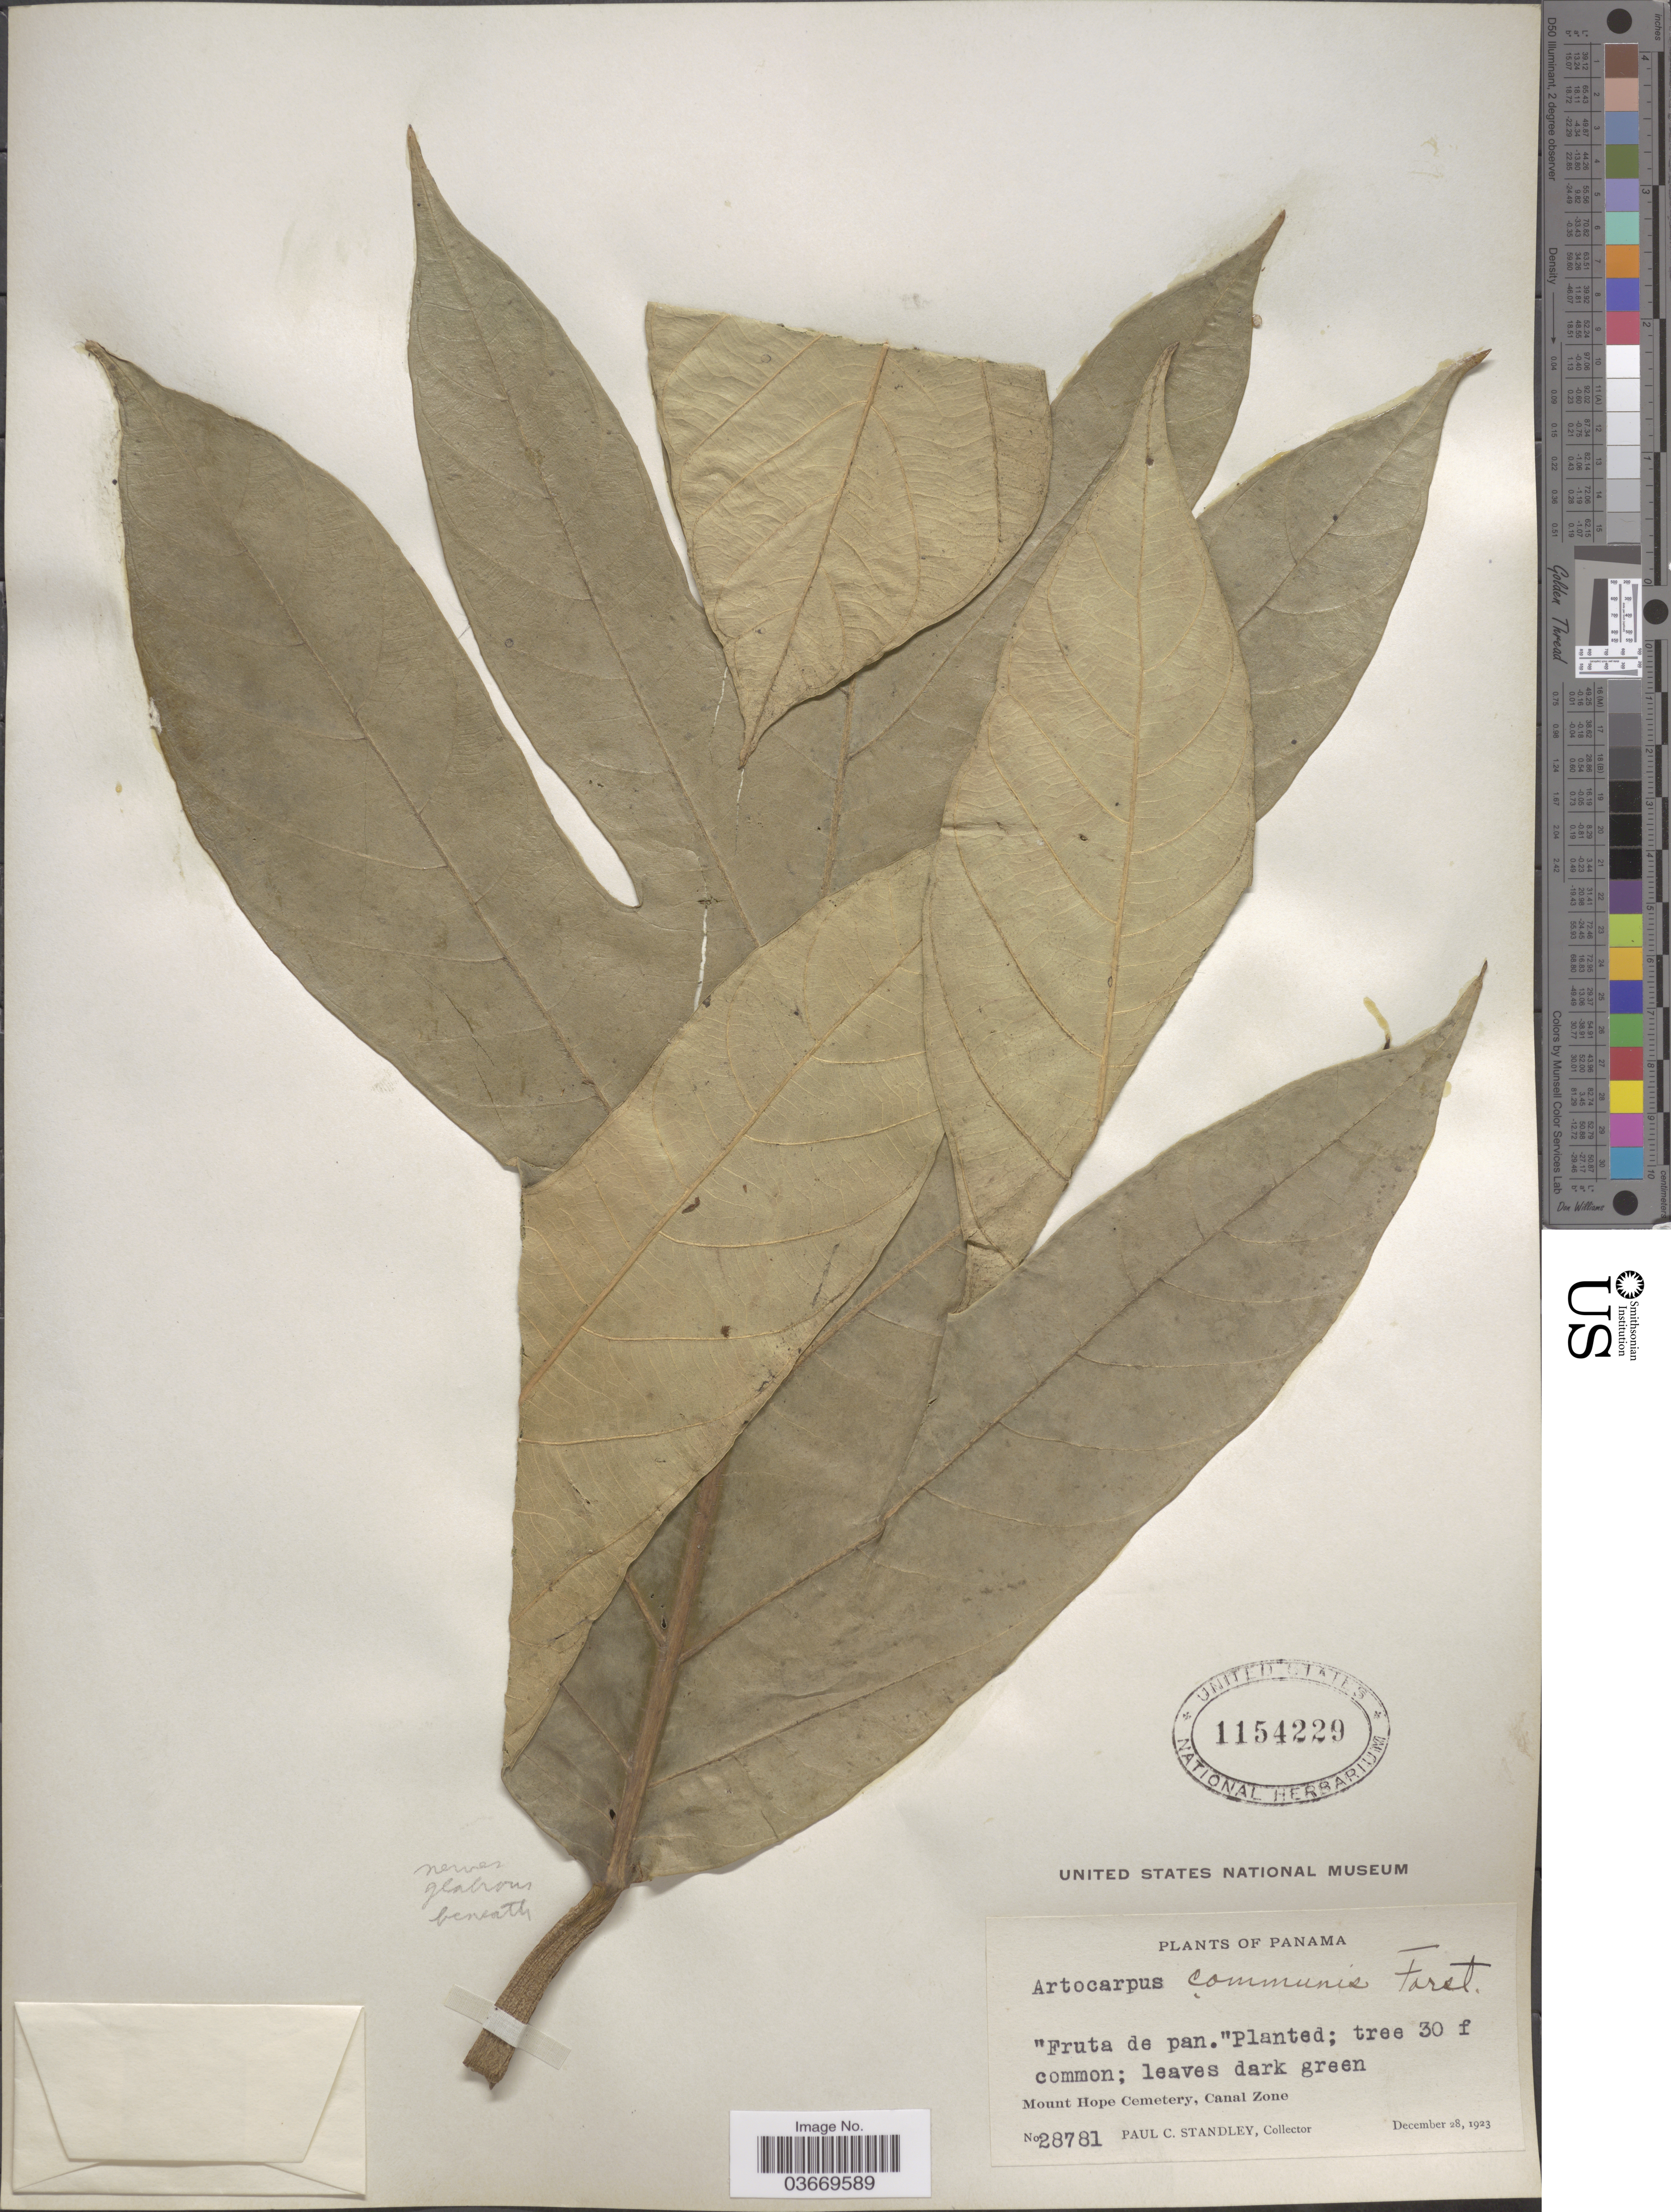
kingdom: Plantae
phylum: Tracheophyta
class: Magnoliopsida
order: Rosales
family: Moraceae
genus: Artocarpus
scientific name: Artocarpus altilis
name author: (Parkinson) Fosberg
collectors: P. C. Standley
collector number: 28781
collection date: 1923-12-28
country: Panama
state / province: Colón / Panamá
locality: Mount Hope Cemetery, Canal Zone.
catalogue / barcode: US 1154229